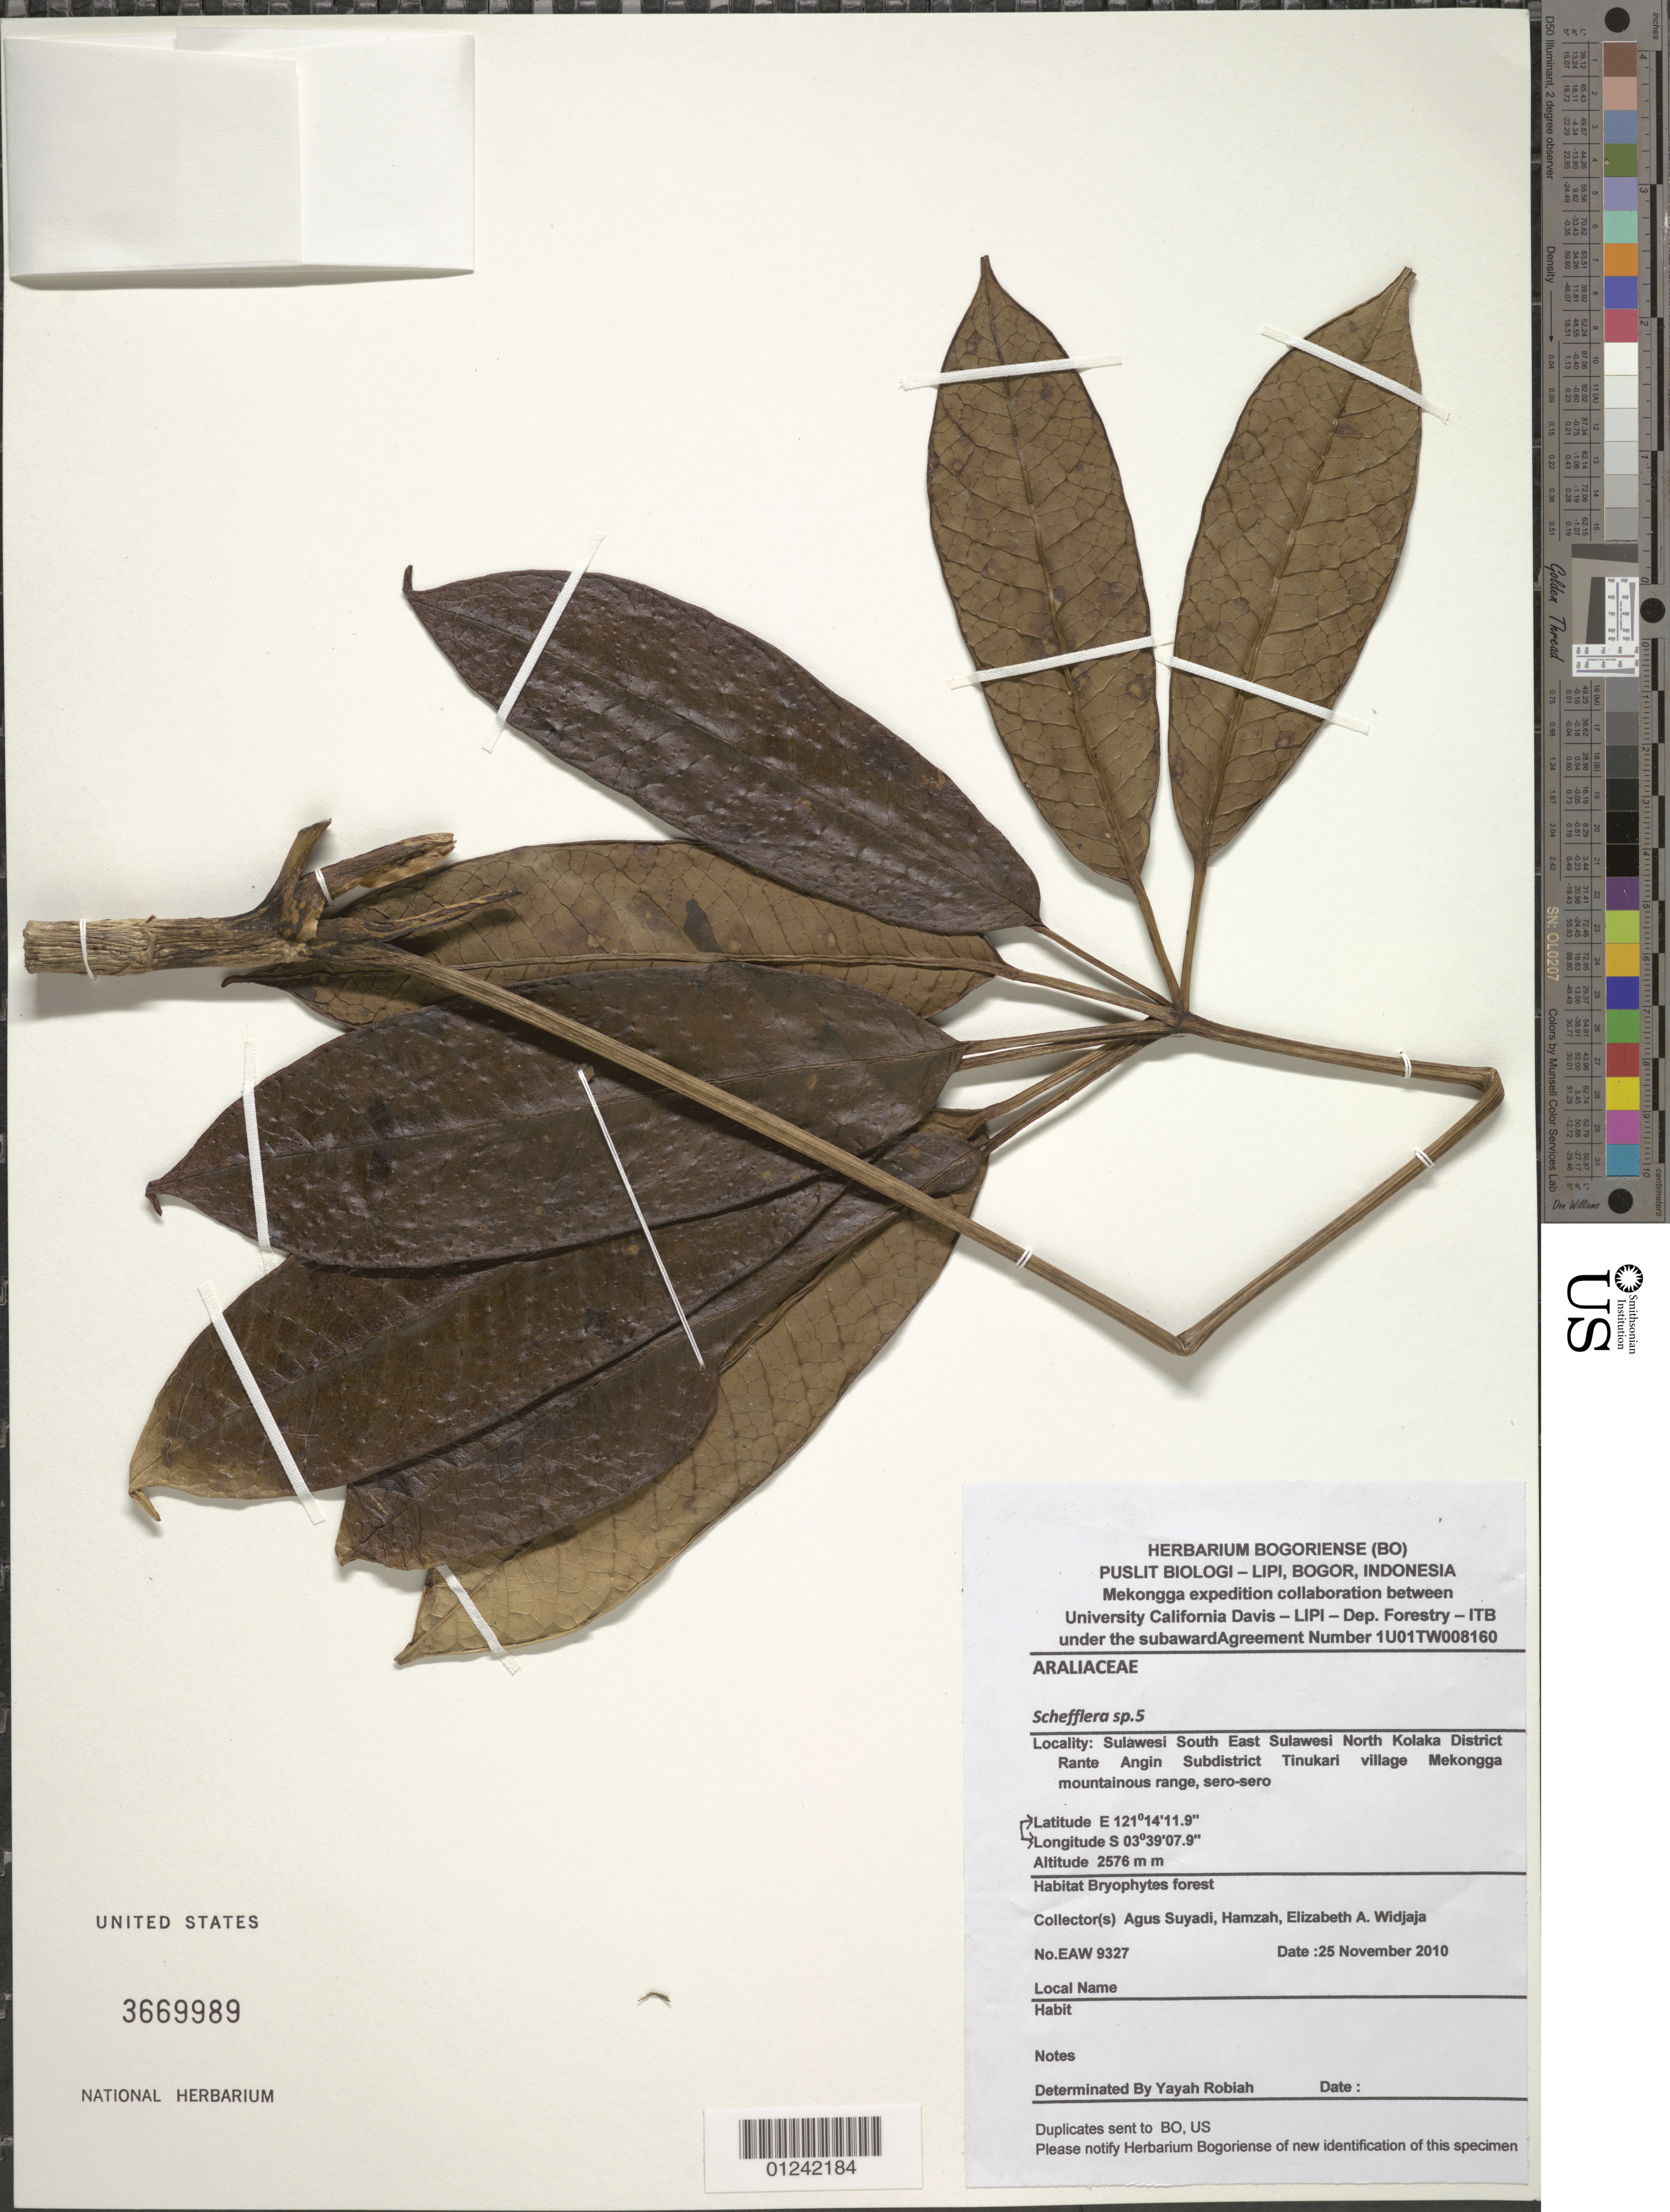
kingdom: Plantae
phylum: Tracheophyta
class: Magnoliopsida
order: Apiales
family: Araliaceae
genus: Schefflera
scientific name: Schefflera sp.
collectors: E. A. Widjaja, A. Suyadi & -. Hamzah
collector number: EAW 9327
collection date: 2010-11-25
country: Indonesia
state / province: Sulawesi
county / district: Sulawesi Tenggara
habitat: Bryophytes forest.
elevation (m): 2576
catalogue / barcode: US 3669989